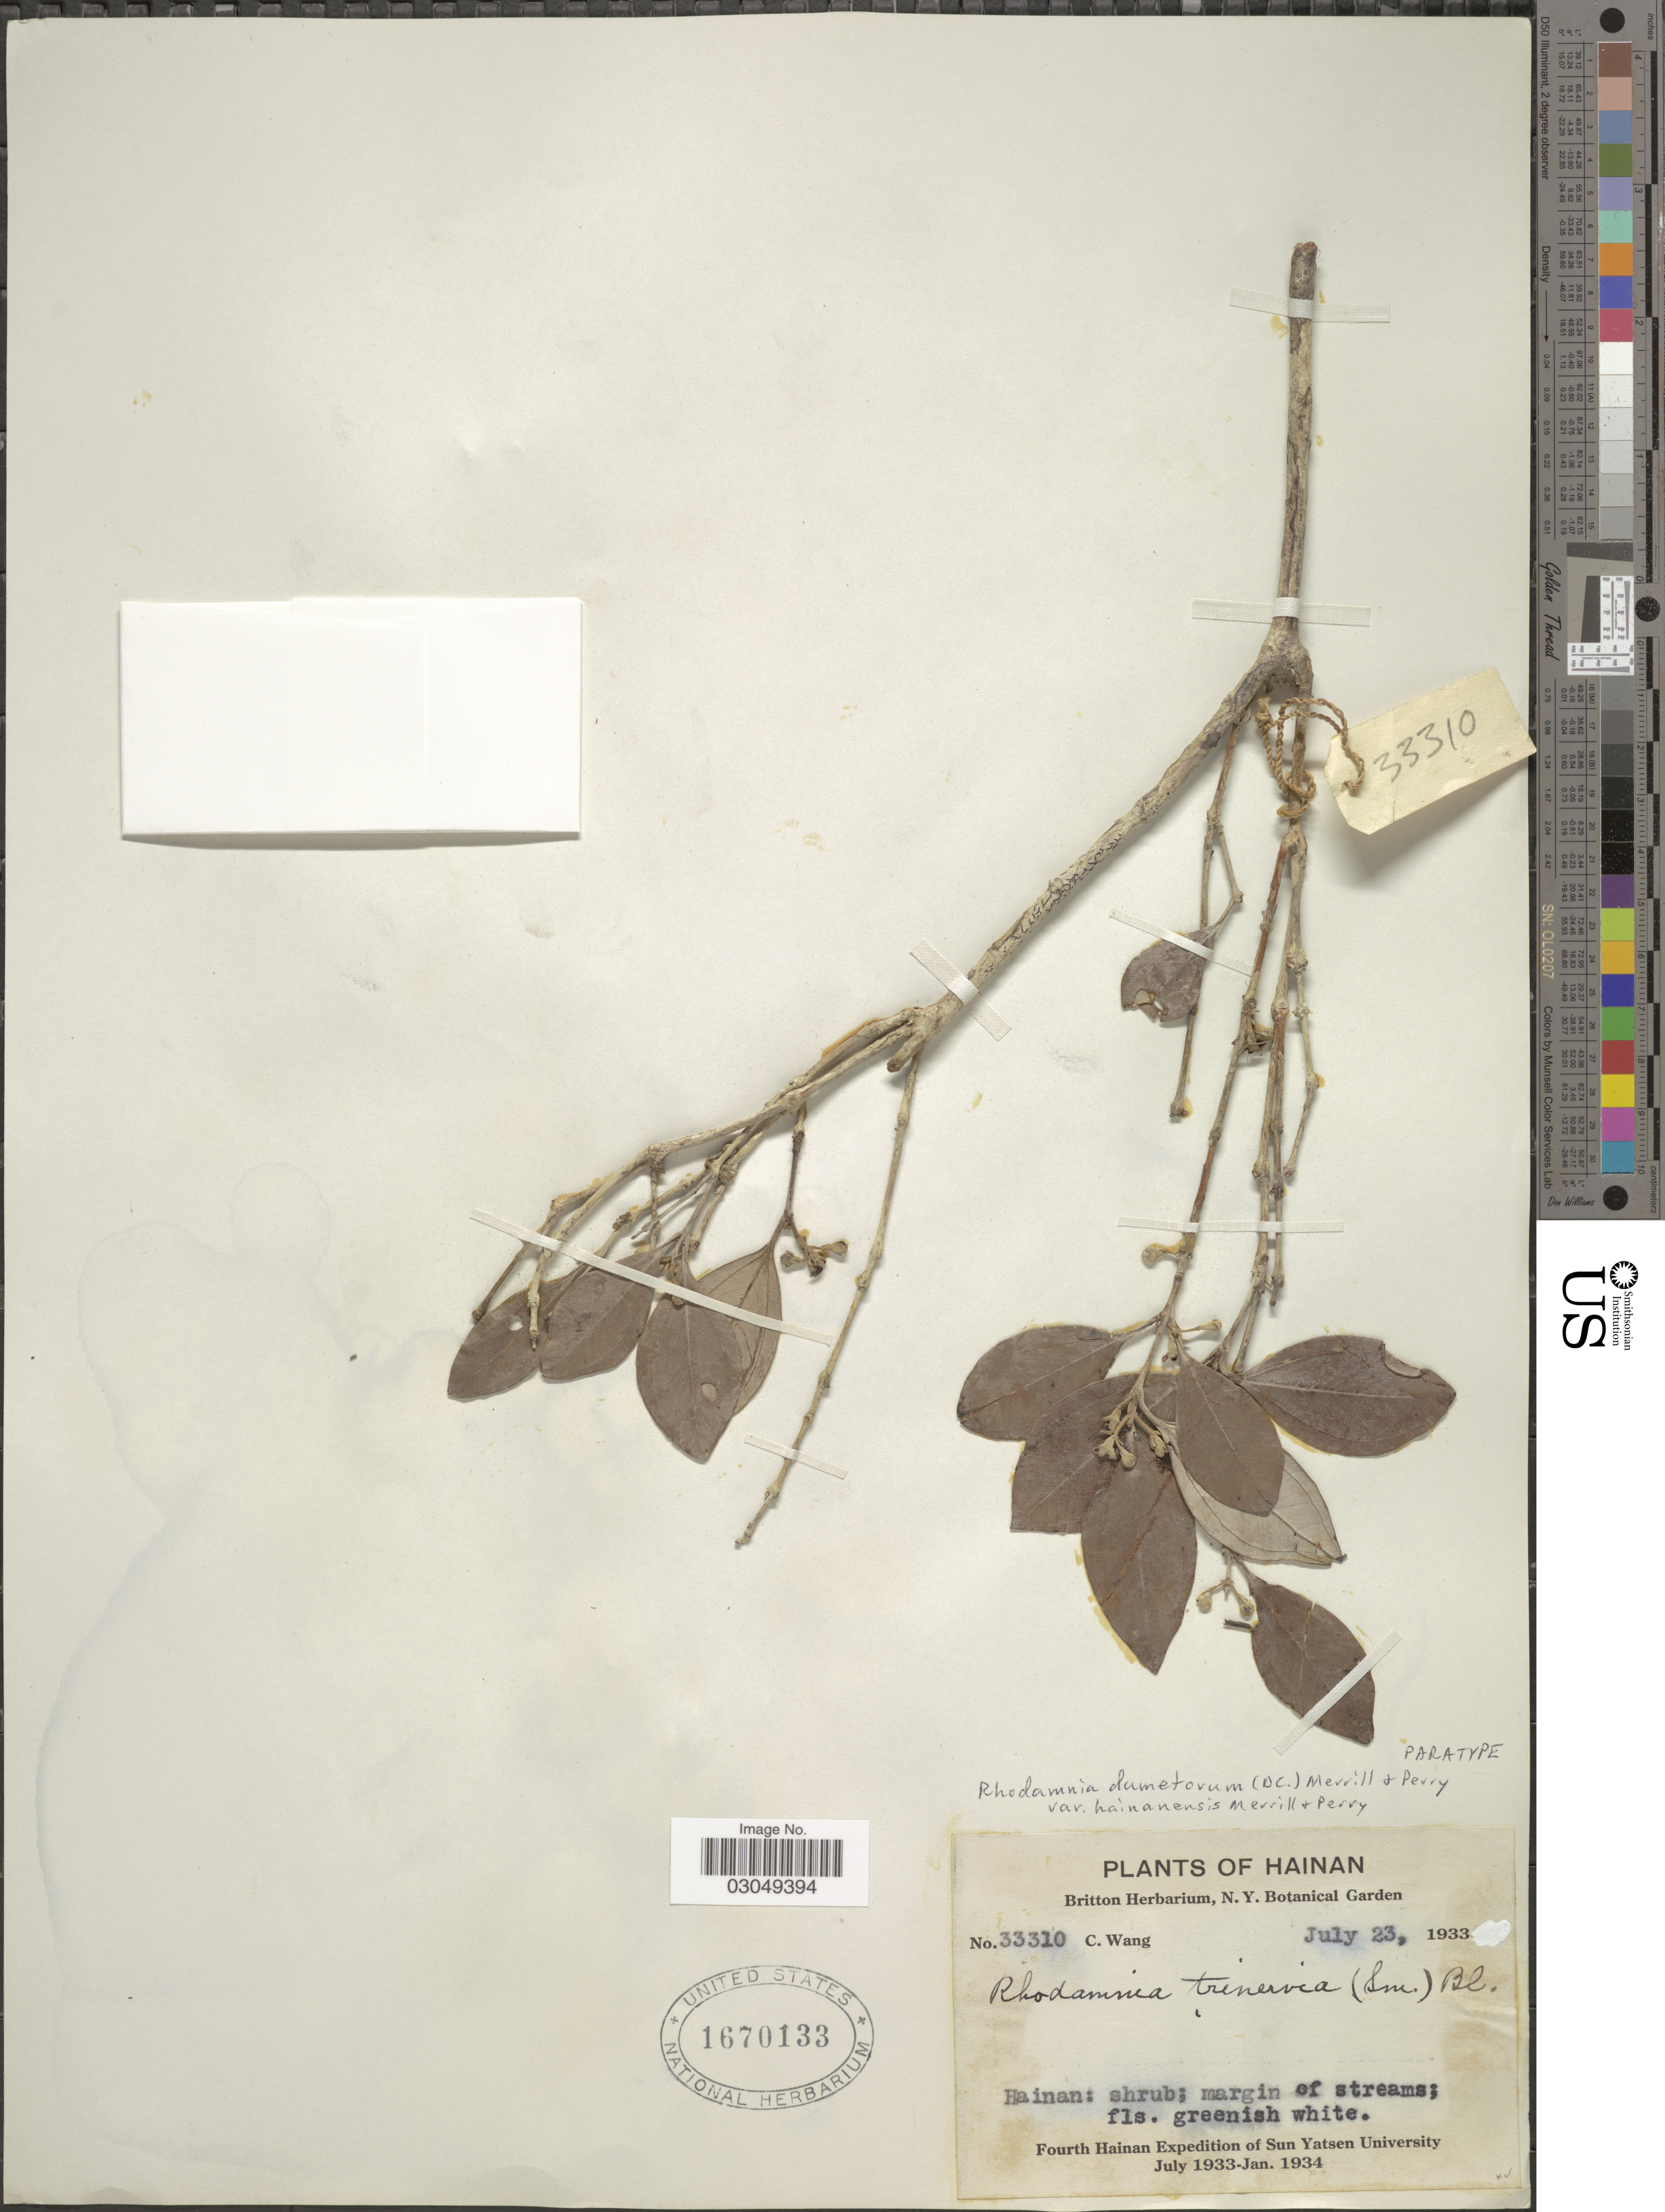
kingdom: Plantae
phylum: Tracheophyta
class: Magnoliopsida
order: Myrtales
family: Myrtaceae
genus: Rhodamnia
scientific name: Rhodamnia dumetorum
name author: (DC.) Merr. & L.M. Perry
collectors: C. Wang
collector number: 33310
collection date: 1933-07-23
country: China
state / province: Hainan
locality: Margin of streams.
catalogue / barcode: US 1670133